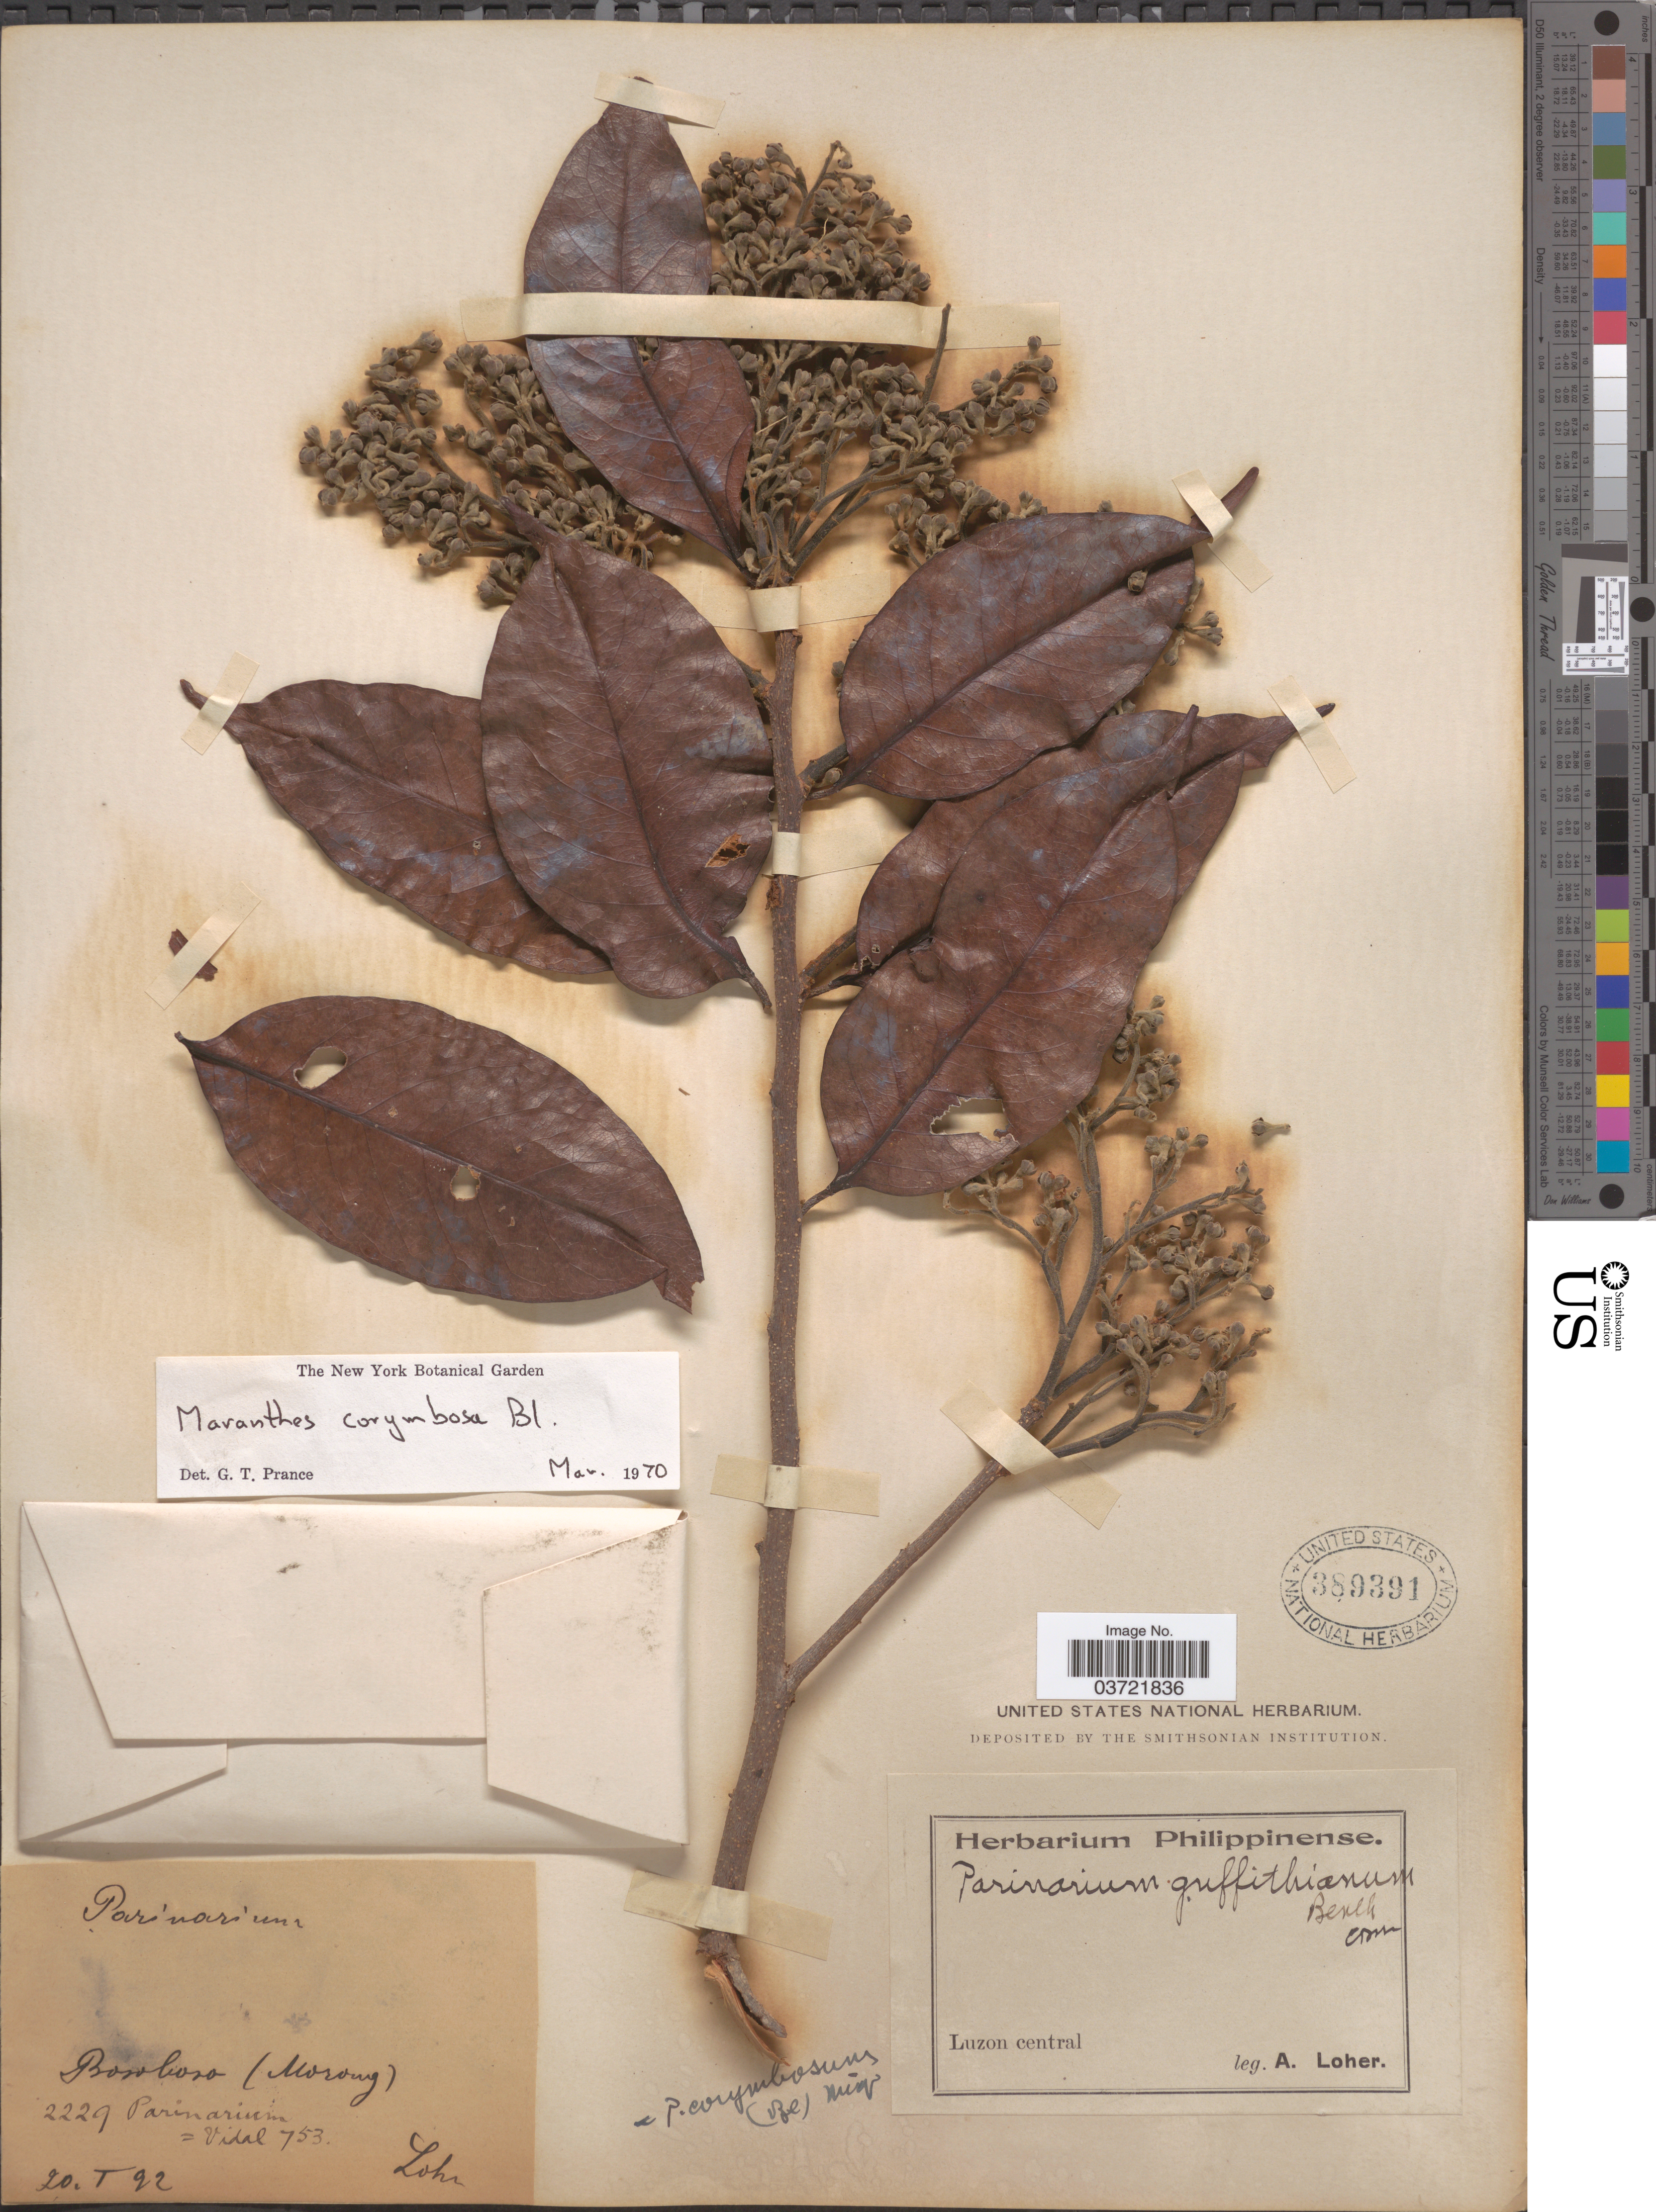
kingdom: Plantae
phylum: Tracheophyta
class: Magnoliopsida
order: Malpighiales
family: Chrysobalanaceae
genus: Maranthes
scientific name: Maranthes corymbosa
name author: Blume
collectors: A. Loher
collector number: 2229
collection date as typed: Transcribed d/m/y: 20/1/92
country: Philippines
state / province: Central Luzon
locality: Luzon central. Bosoboso (Morong).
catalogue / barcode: US 389391